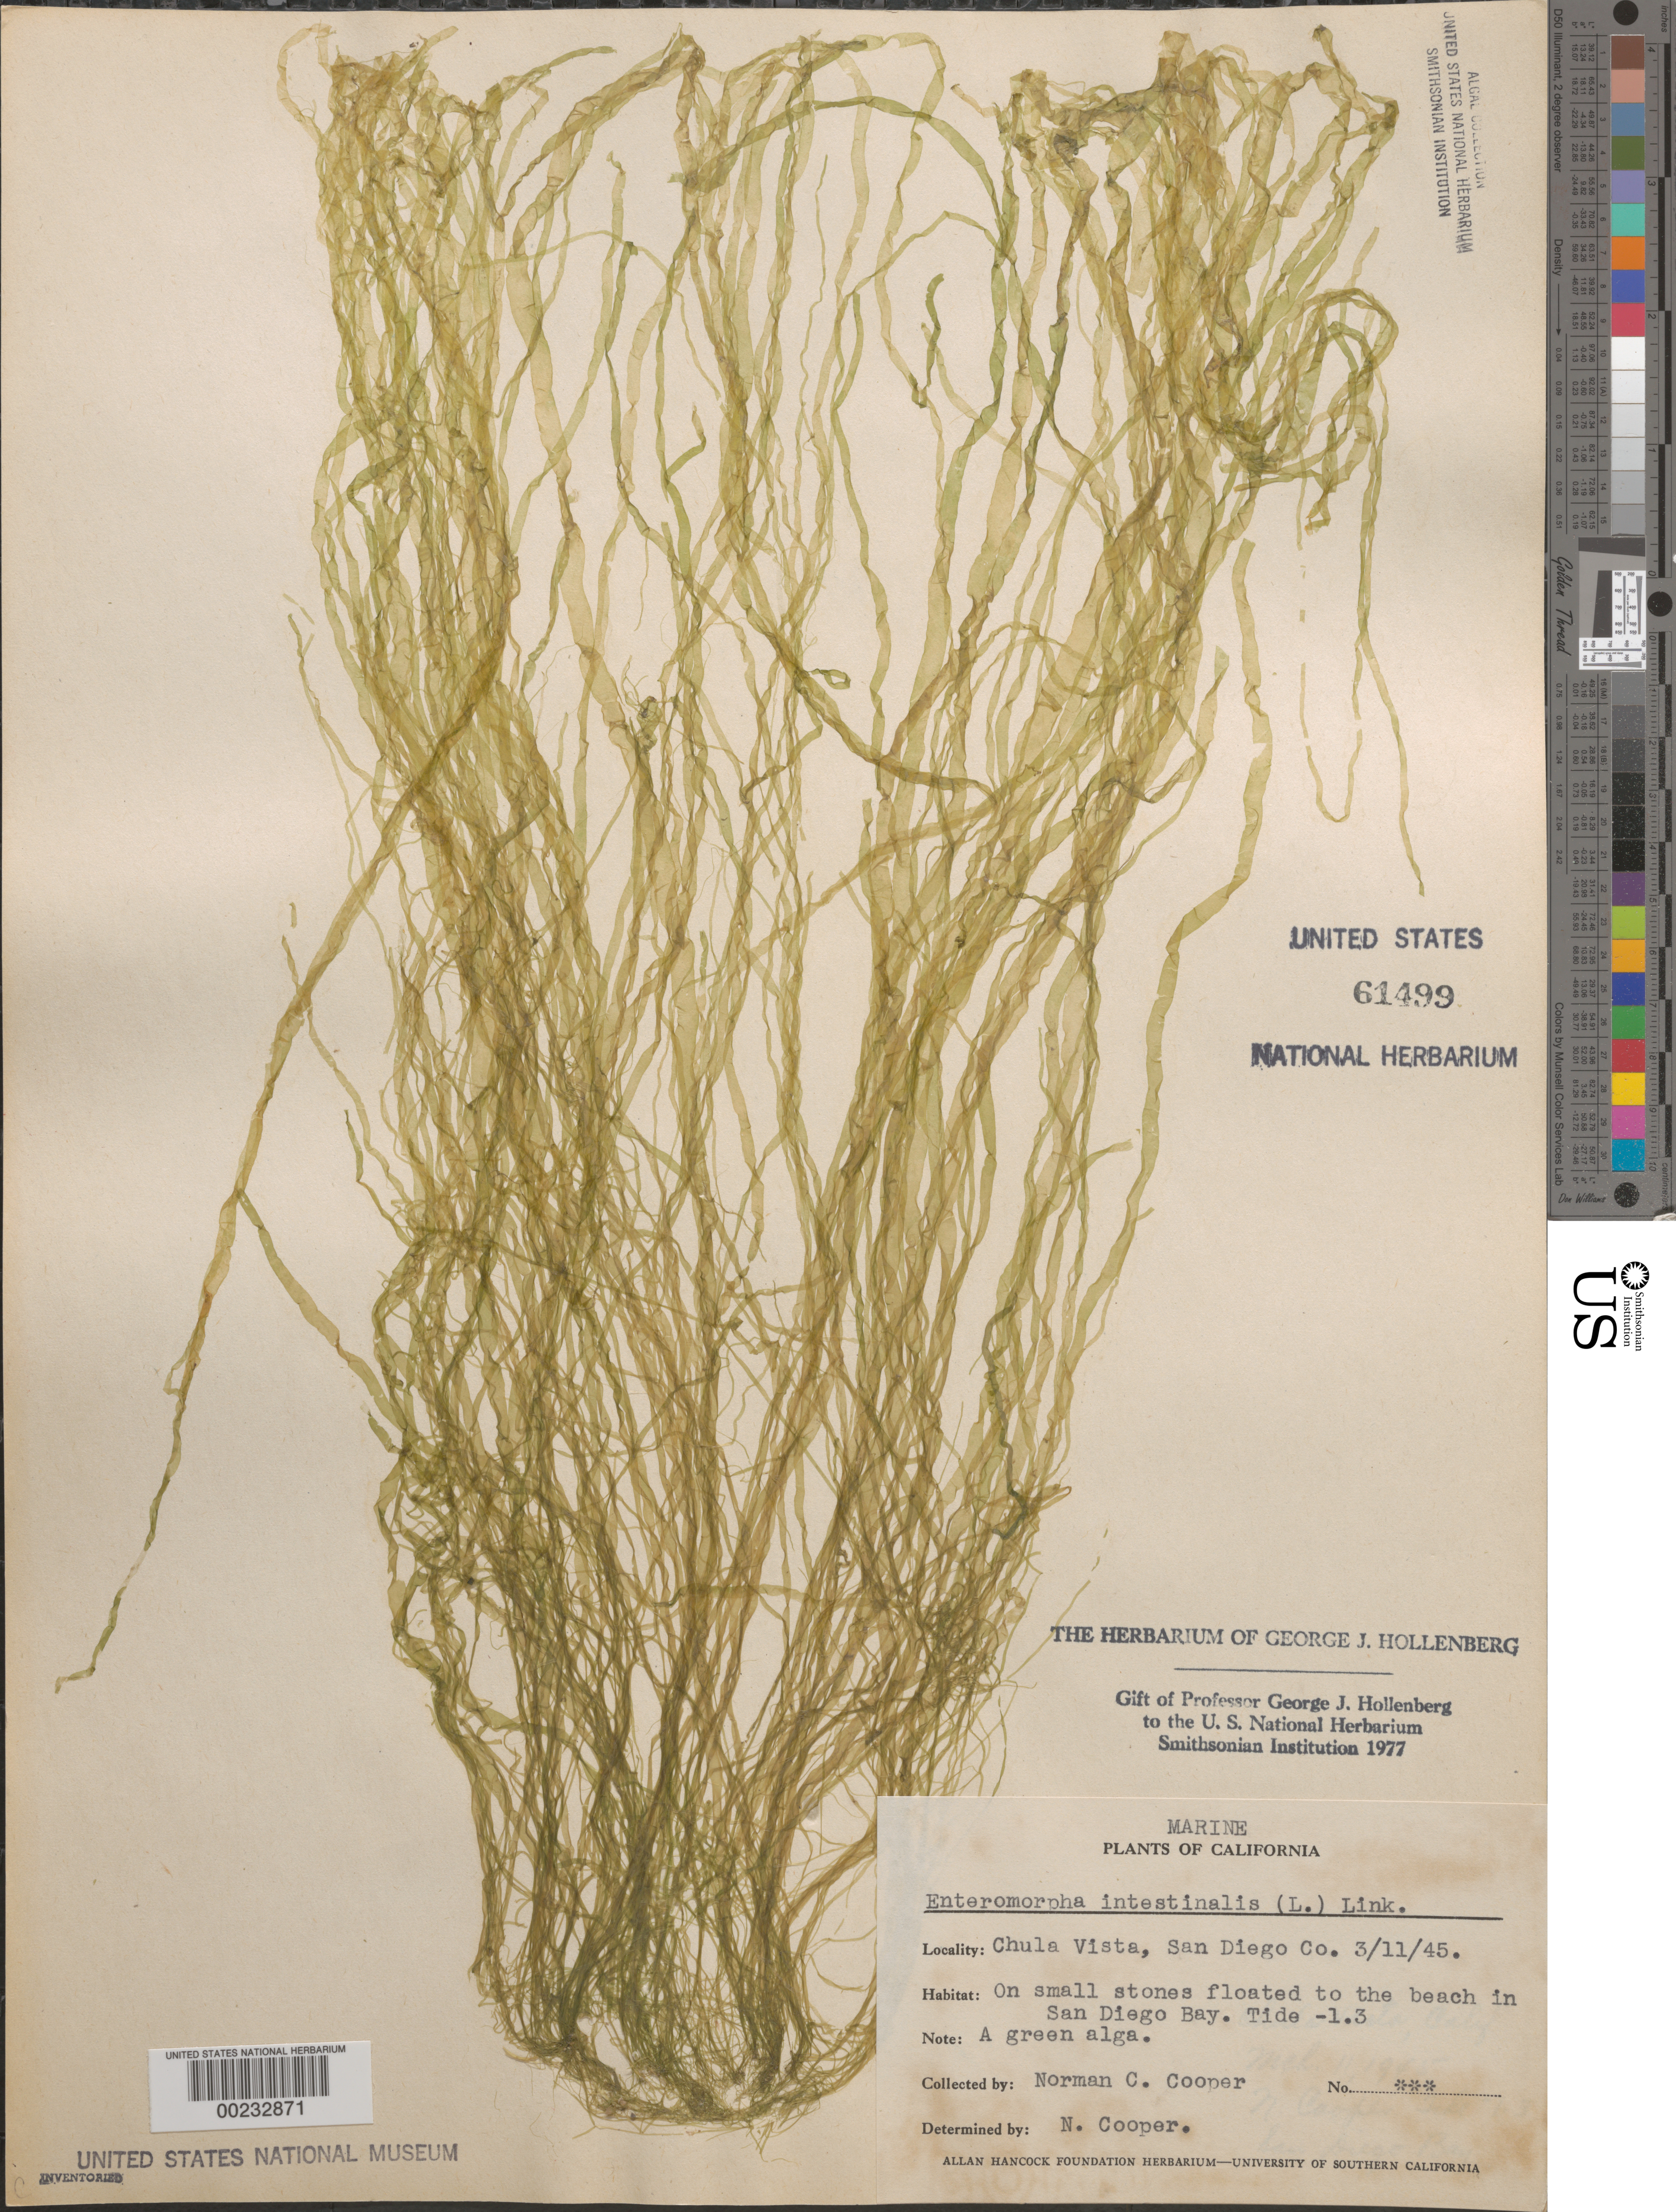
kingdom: Plantae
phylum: Chlorophyta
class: Ulvophyceae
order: Ulvales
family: Ulvaceae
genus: Ulva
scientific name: Ulva intestinalis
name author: L.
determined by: Algae name updating Project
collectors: N. Cooper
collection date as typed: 11 Mar 1945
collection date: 1945-03-11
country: United States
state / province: California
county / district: San Diego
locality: Chula Vista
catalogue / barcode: US 61499